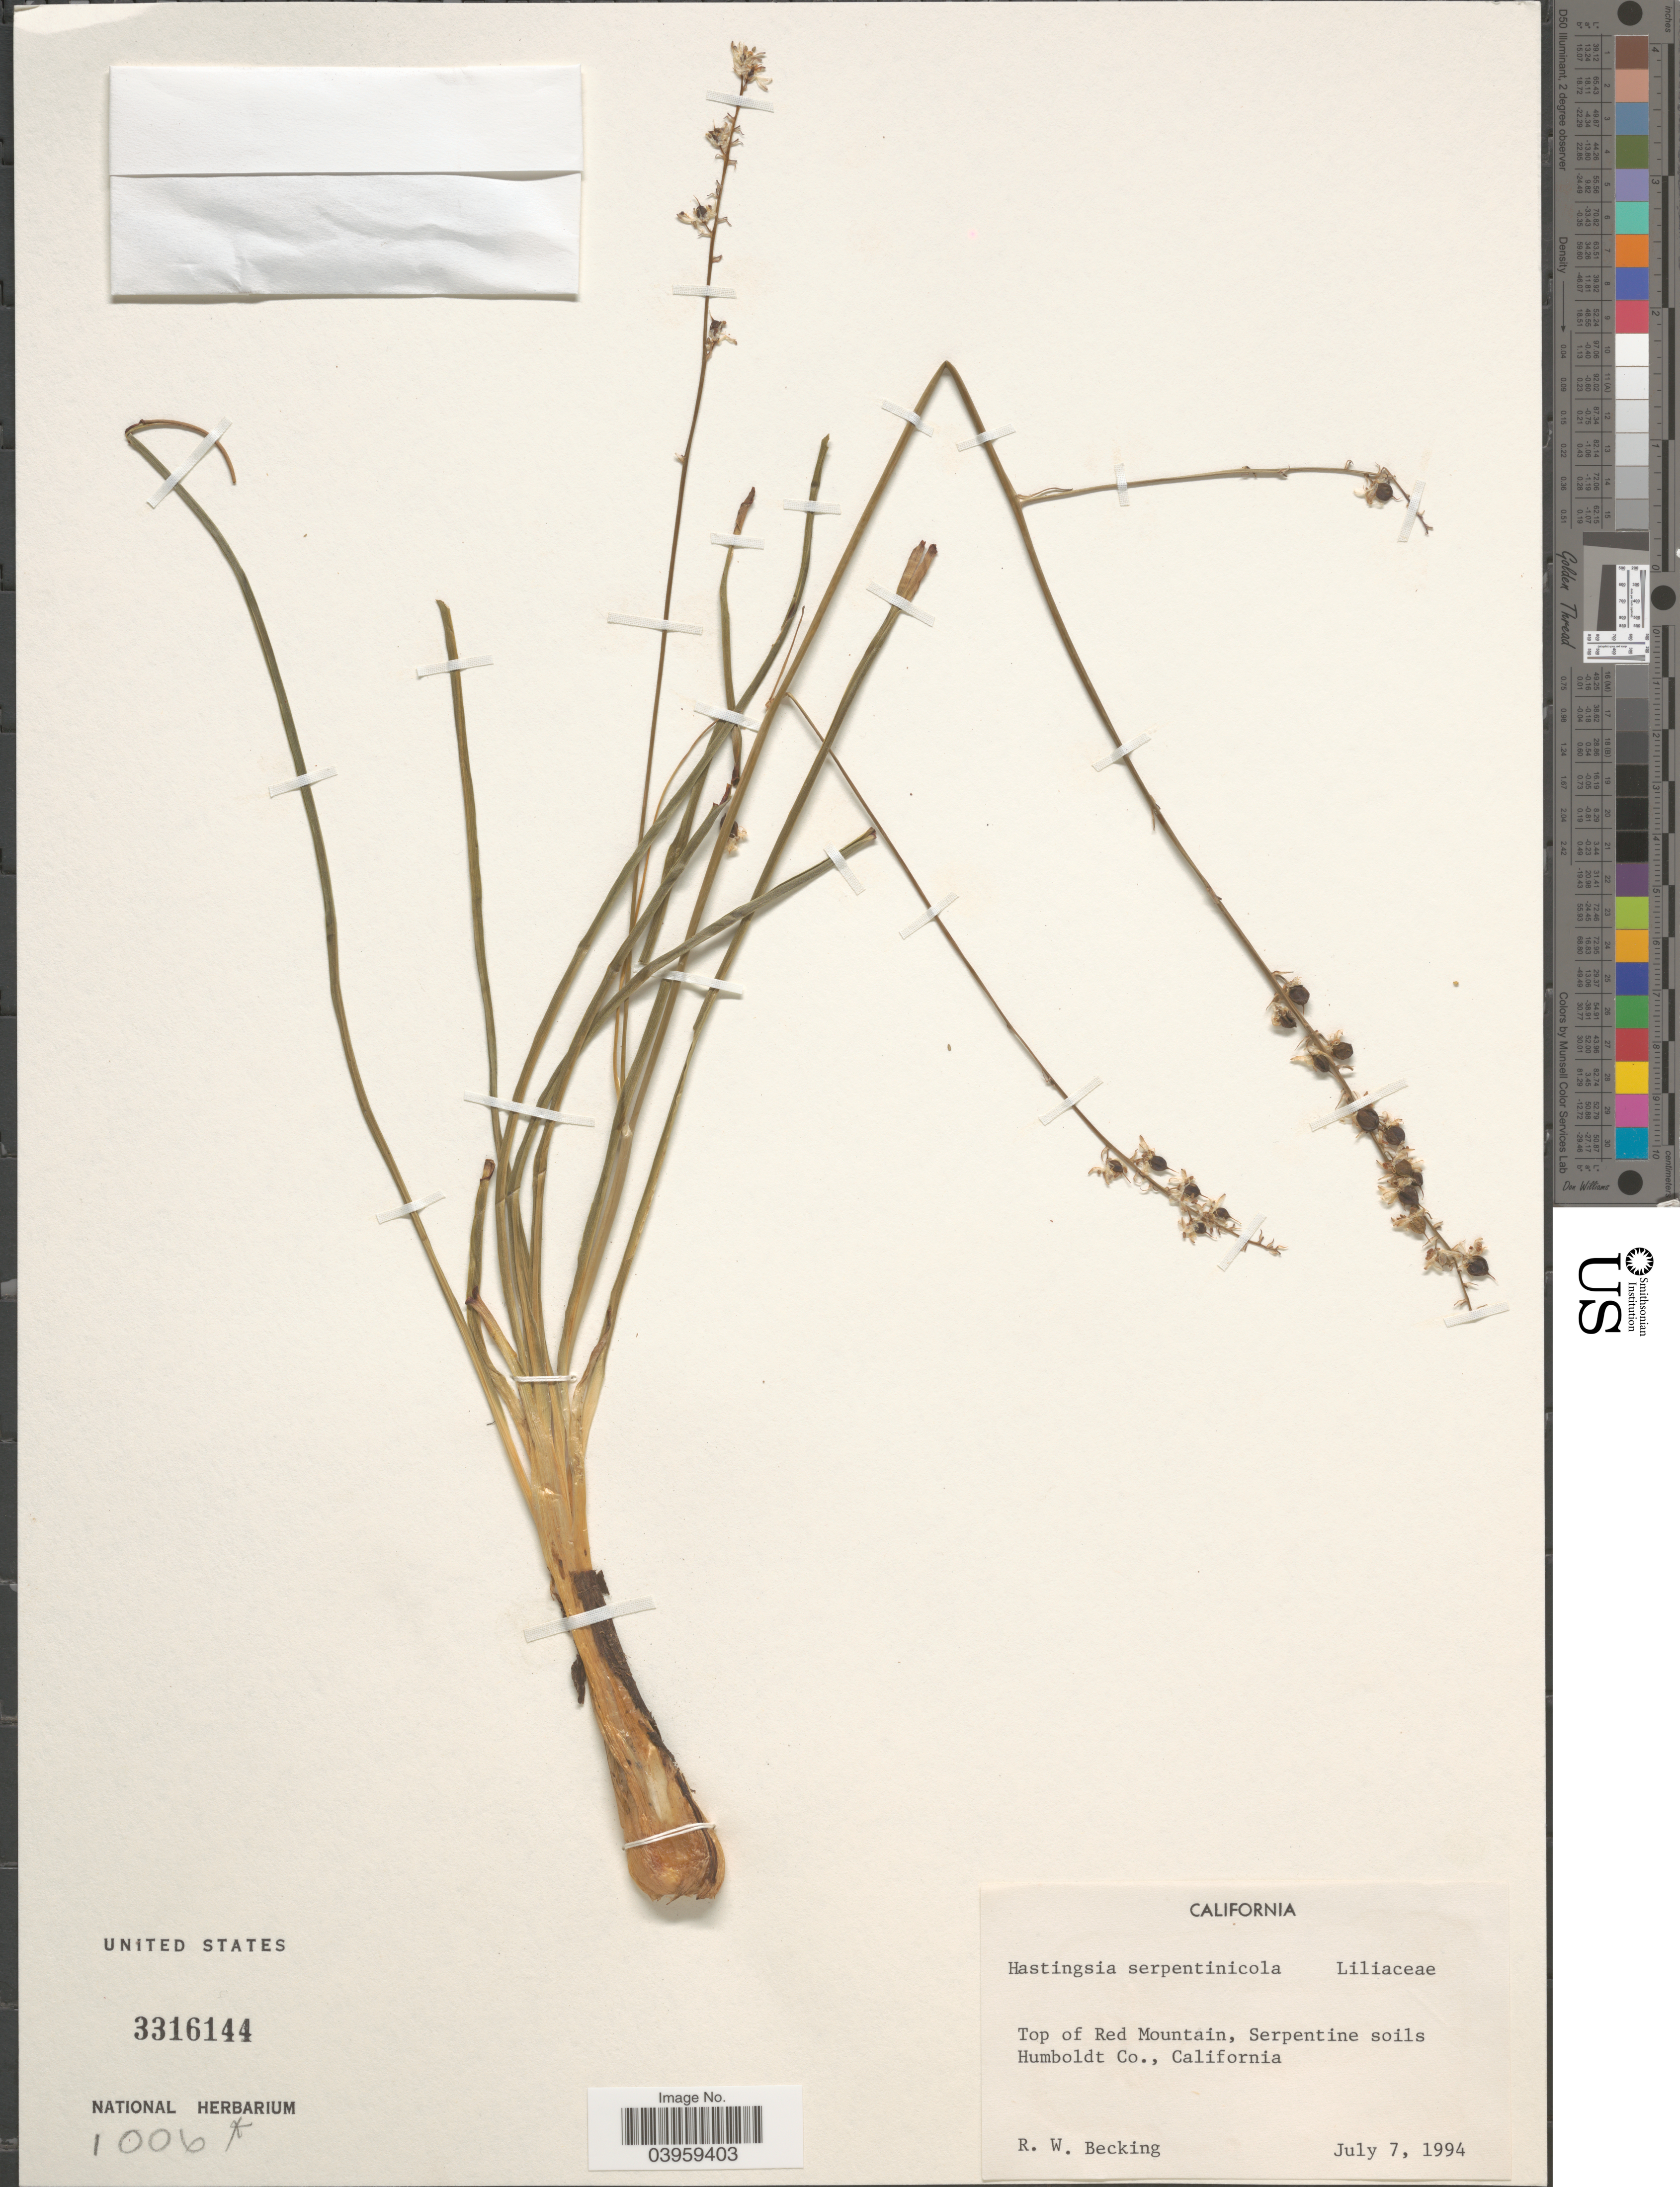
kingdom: Plantae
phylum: Tracheophyta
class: Liliopsida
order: Asparagales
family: Asparagaceae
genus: Hastingsia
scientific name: Hastingsia serpentinicola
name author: Becking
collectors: R. Becking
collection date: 1994-07-07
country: United States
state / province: California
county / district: Humboldt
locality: Top of Red Mountain, Serpentine soils Humboldt Co.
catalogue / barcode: US 3316144